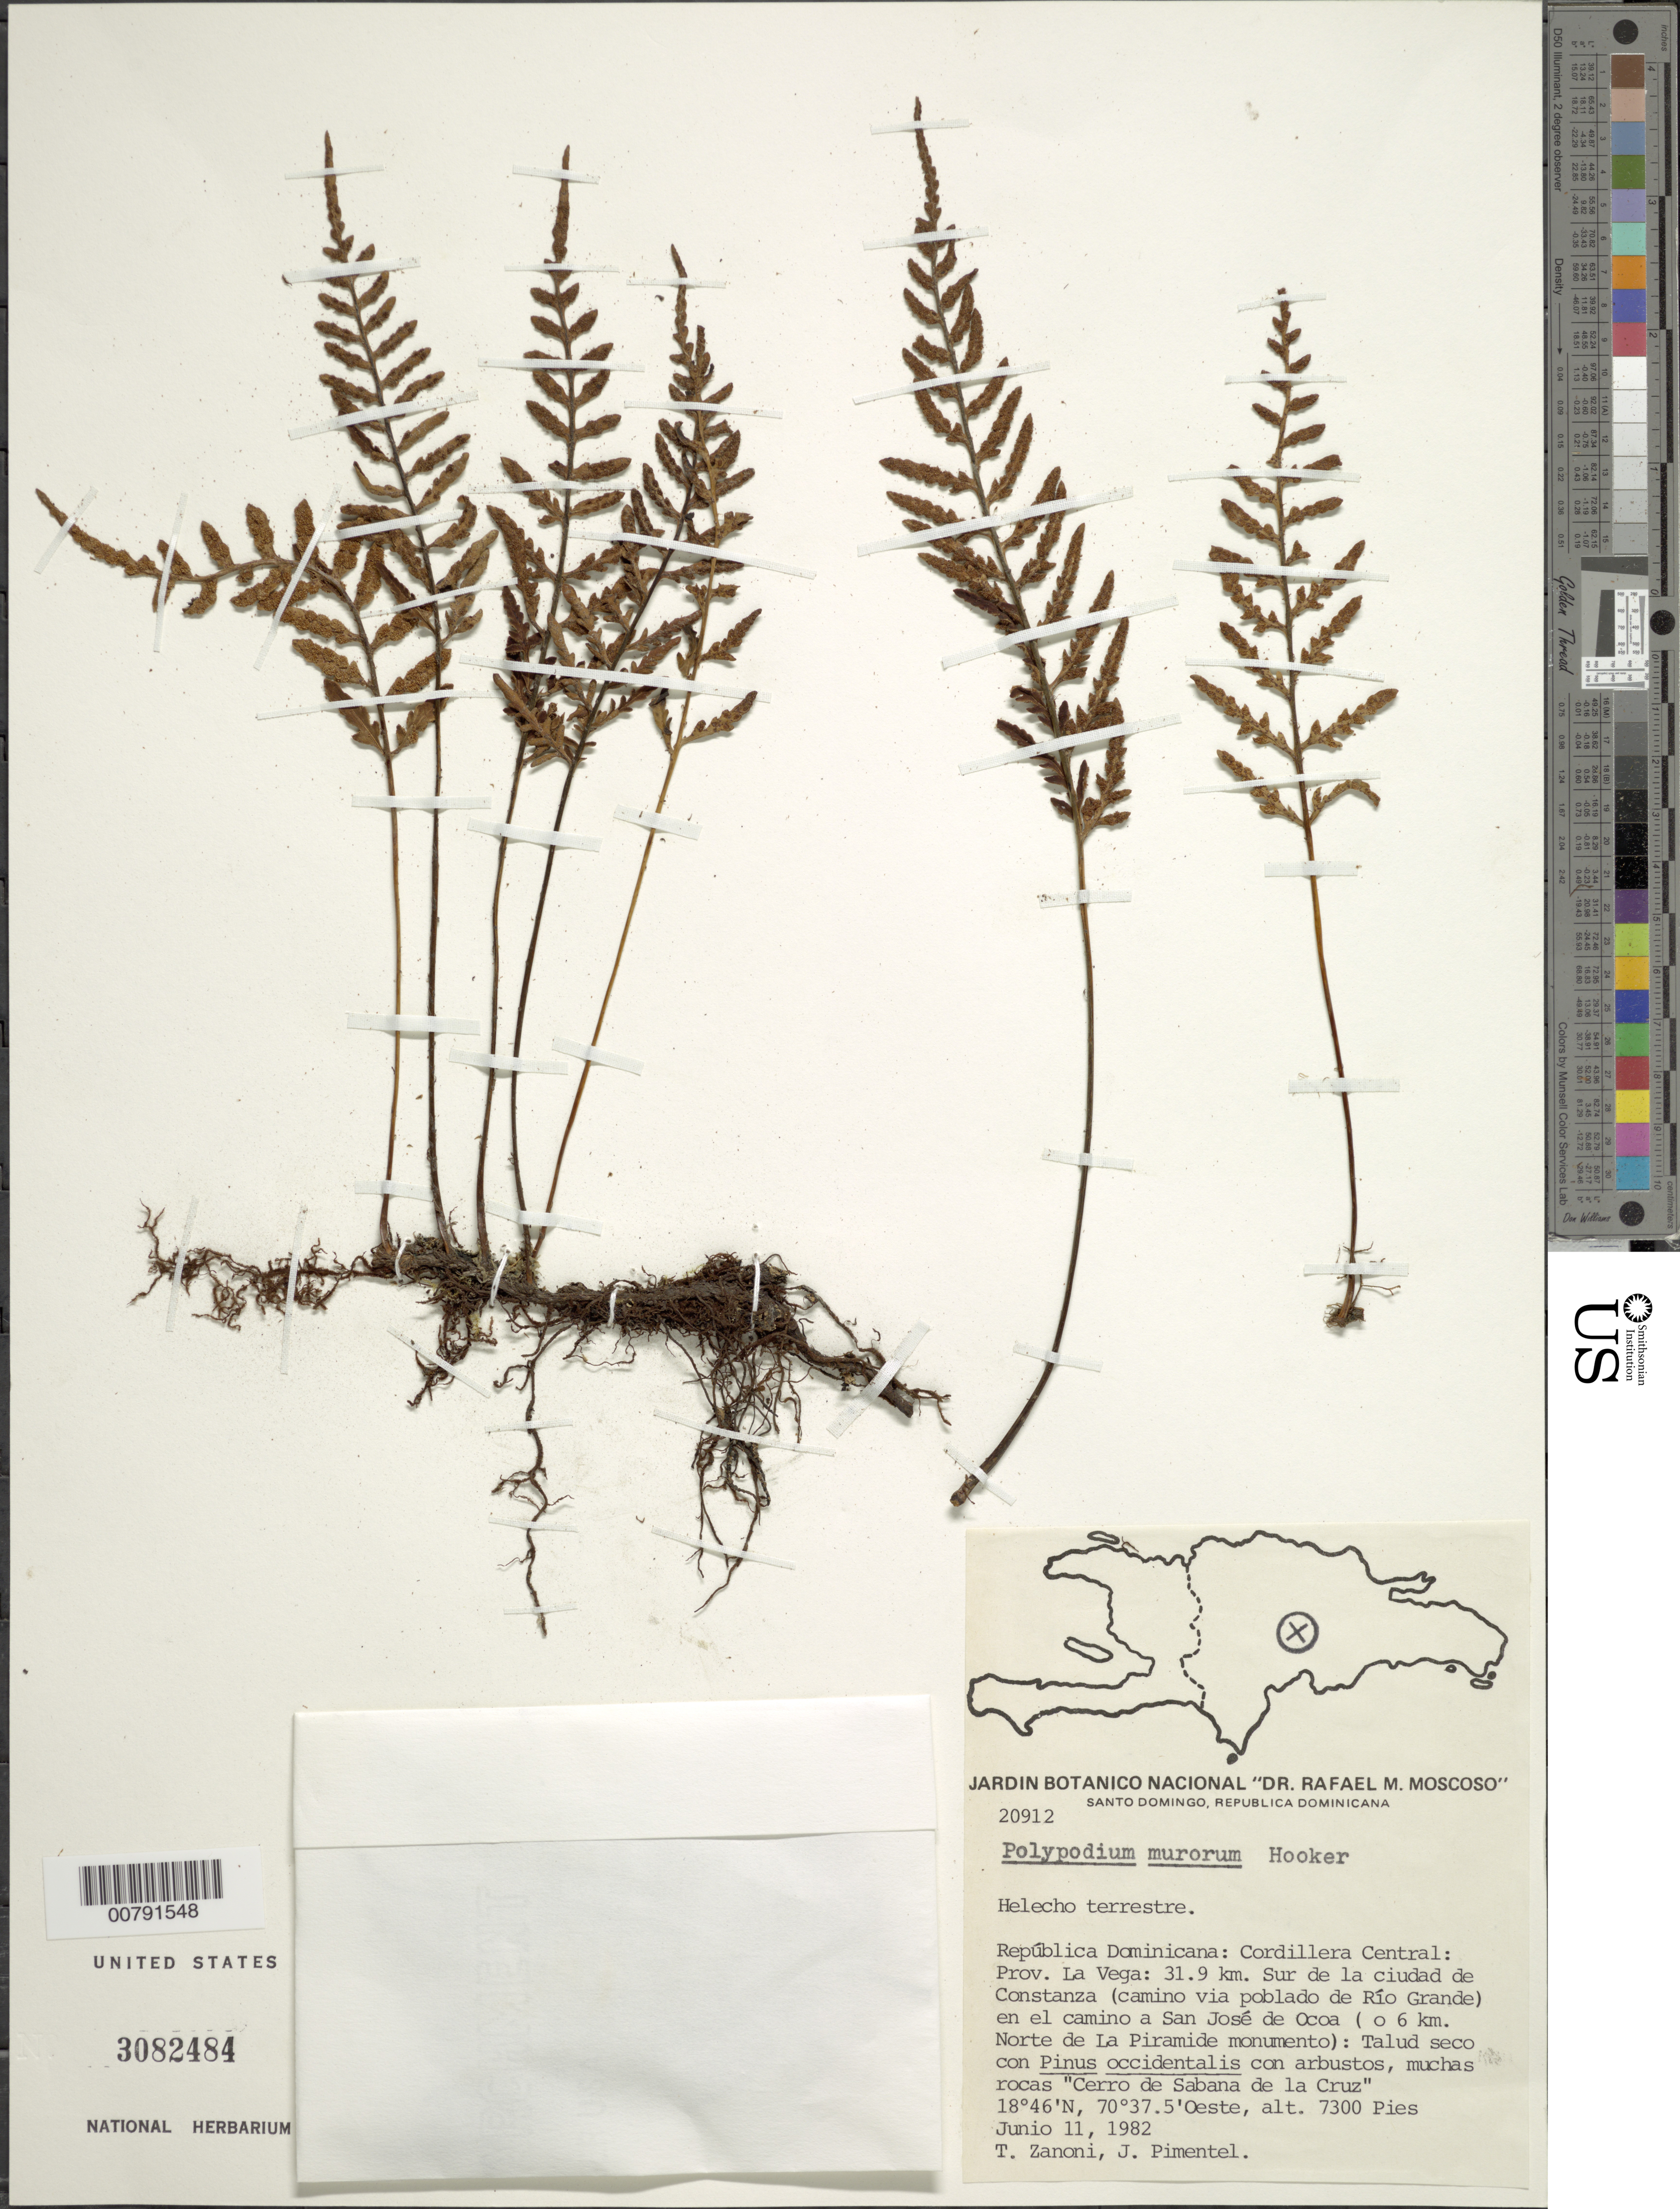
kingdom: Plantae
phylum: Tracheophyta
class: Polypodiopsida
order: Polypodiales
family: Polypodiaceae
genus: Pleopeltis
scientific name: Pleopeltis murorum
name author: (Hook.) A.R. Sm. & Tejero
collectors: T. A. Zanoni & J. Pimentel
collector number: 20912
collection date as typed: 11 Jun 1982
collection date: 1982-06-11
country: Dominican Republic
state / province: La Vega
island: Hispaniola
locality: Cordillera Central, 31.9 Sur de la cuidad de Constanza (camin via poblado de Río Grande) en el camino a San José de Ocoa (o 6 km N de La Piramide monumento)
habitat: Talud seco con Pinus occidentalis con arbustos, muchas rocas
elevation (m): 2225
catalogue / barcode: US 3082484